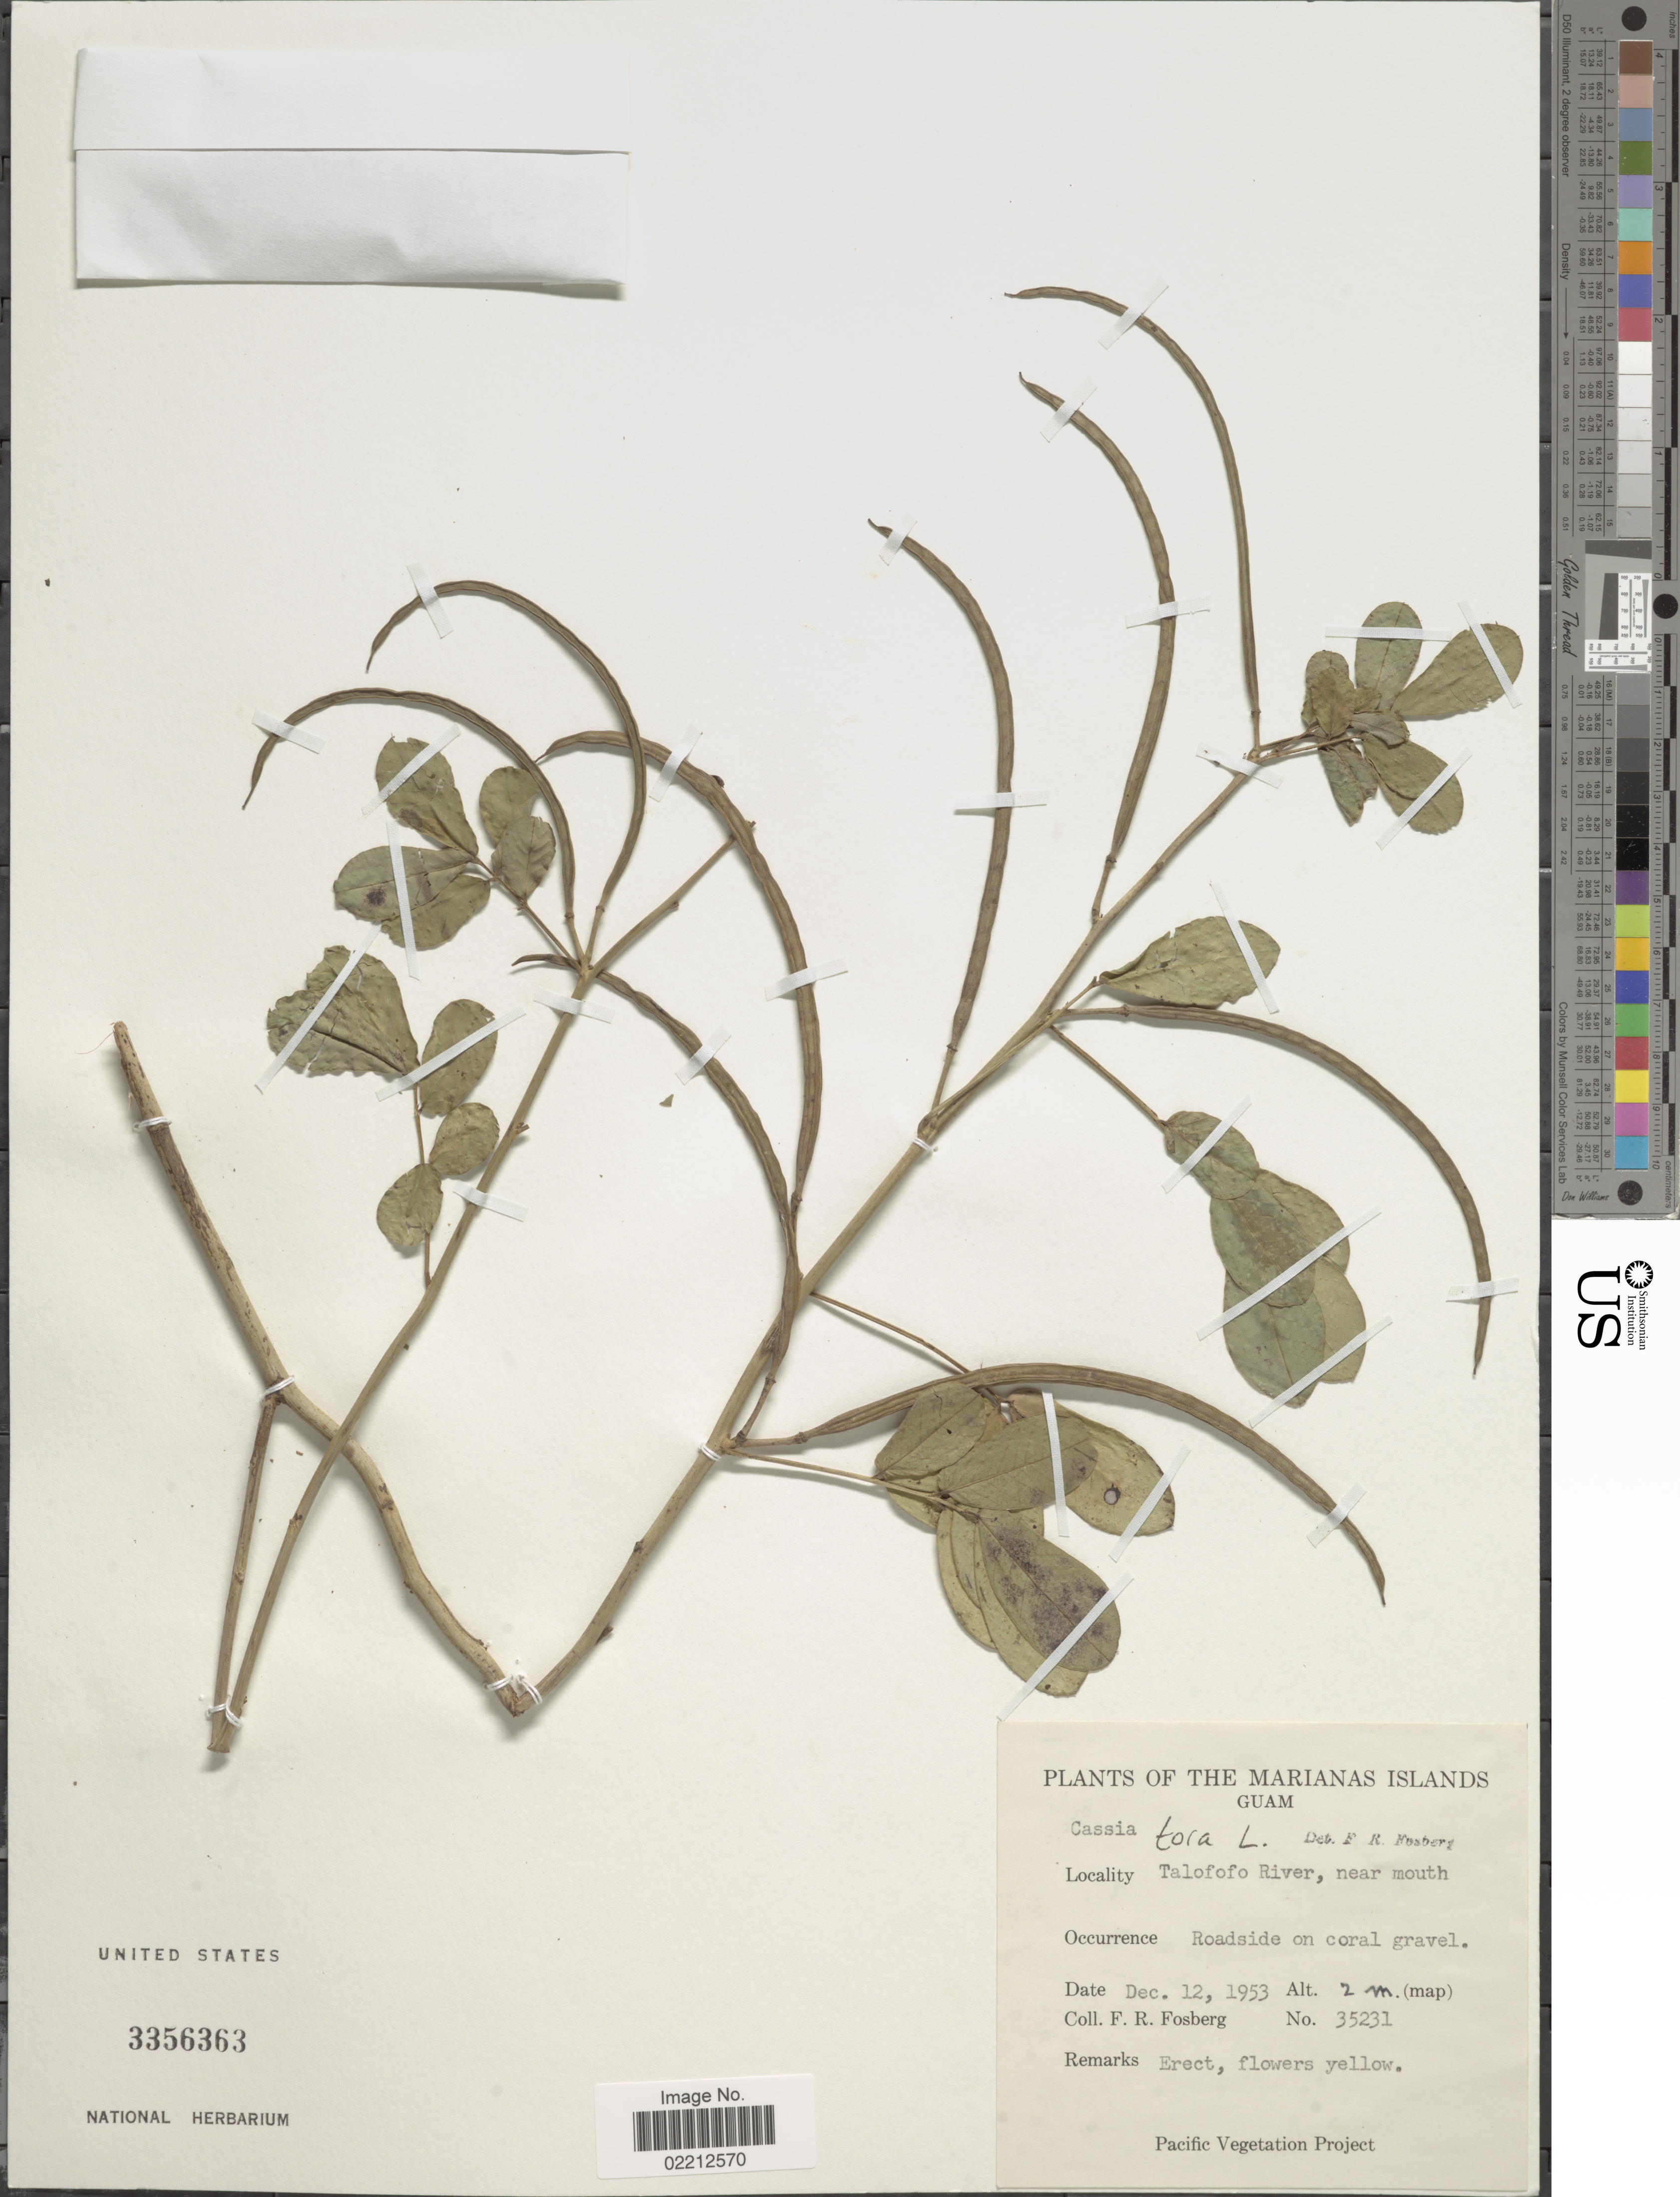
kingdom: Plantae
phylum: Tracheophyta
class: Magnoliopsida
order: Fabales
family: Fabaceae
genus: Senna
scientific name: Senna tora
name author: (L.) Roxb.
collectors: F. R. Fosberg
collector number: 35231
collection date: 1953-12-12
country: Guam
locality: Marianas Islands, Guam, Talofof River, near mouth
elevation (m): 2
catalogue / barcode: US 3356363